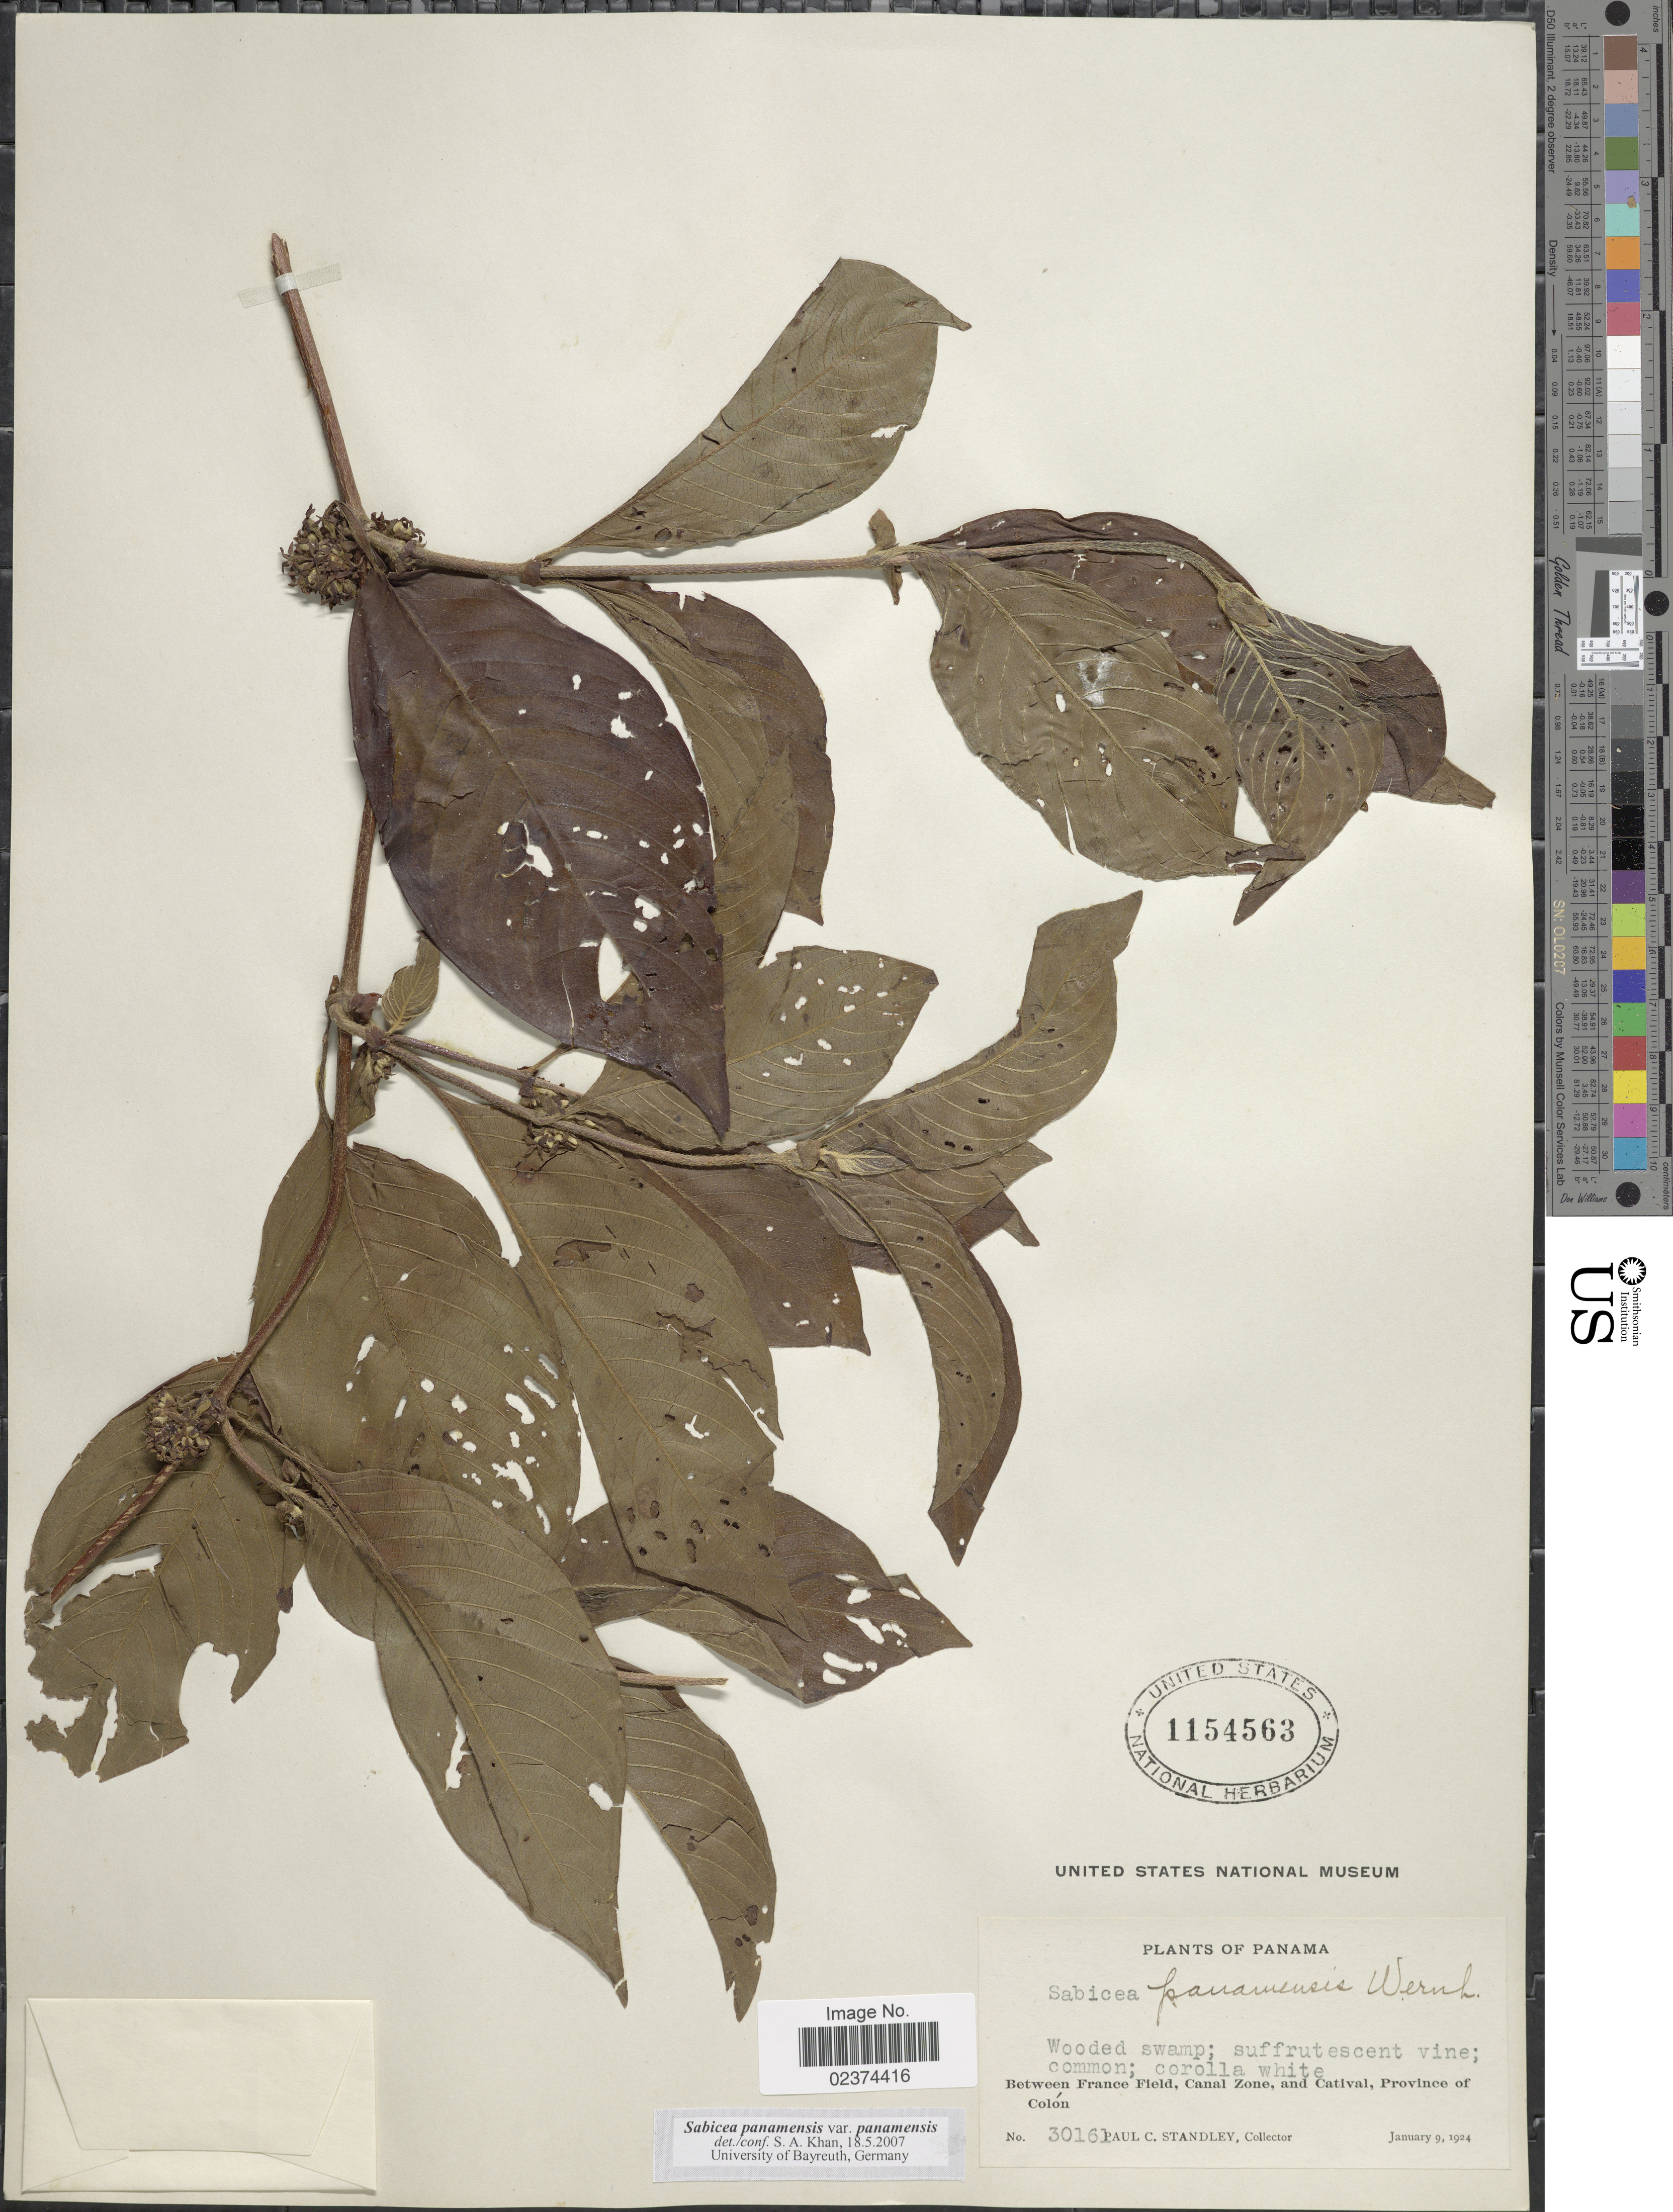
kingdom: Plantae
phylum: Tracheophyta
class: Magnoliopsida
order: Gentianales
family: Rubiaceae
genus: Sabicea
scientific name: Sabicea panamensis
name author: Wernham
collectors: P. C. Standley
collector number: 30161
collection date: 1924-01-09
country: Panama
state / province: Colón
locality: Wooded swamp; Between France Field, Canal Zone, and Catival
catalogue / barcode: US 1154563